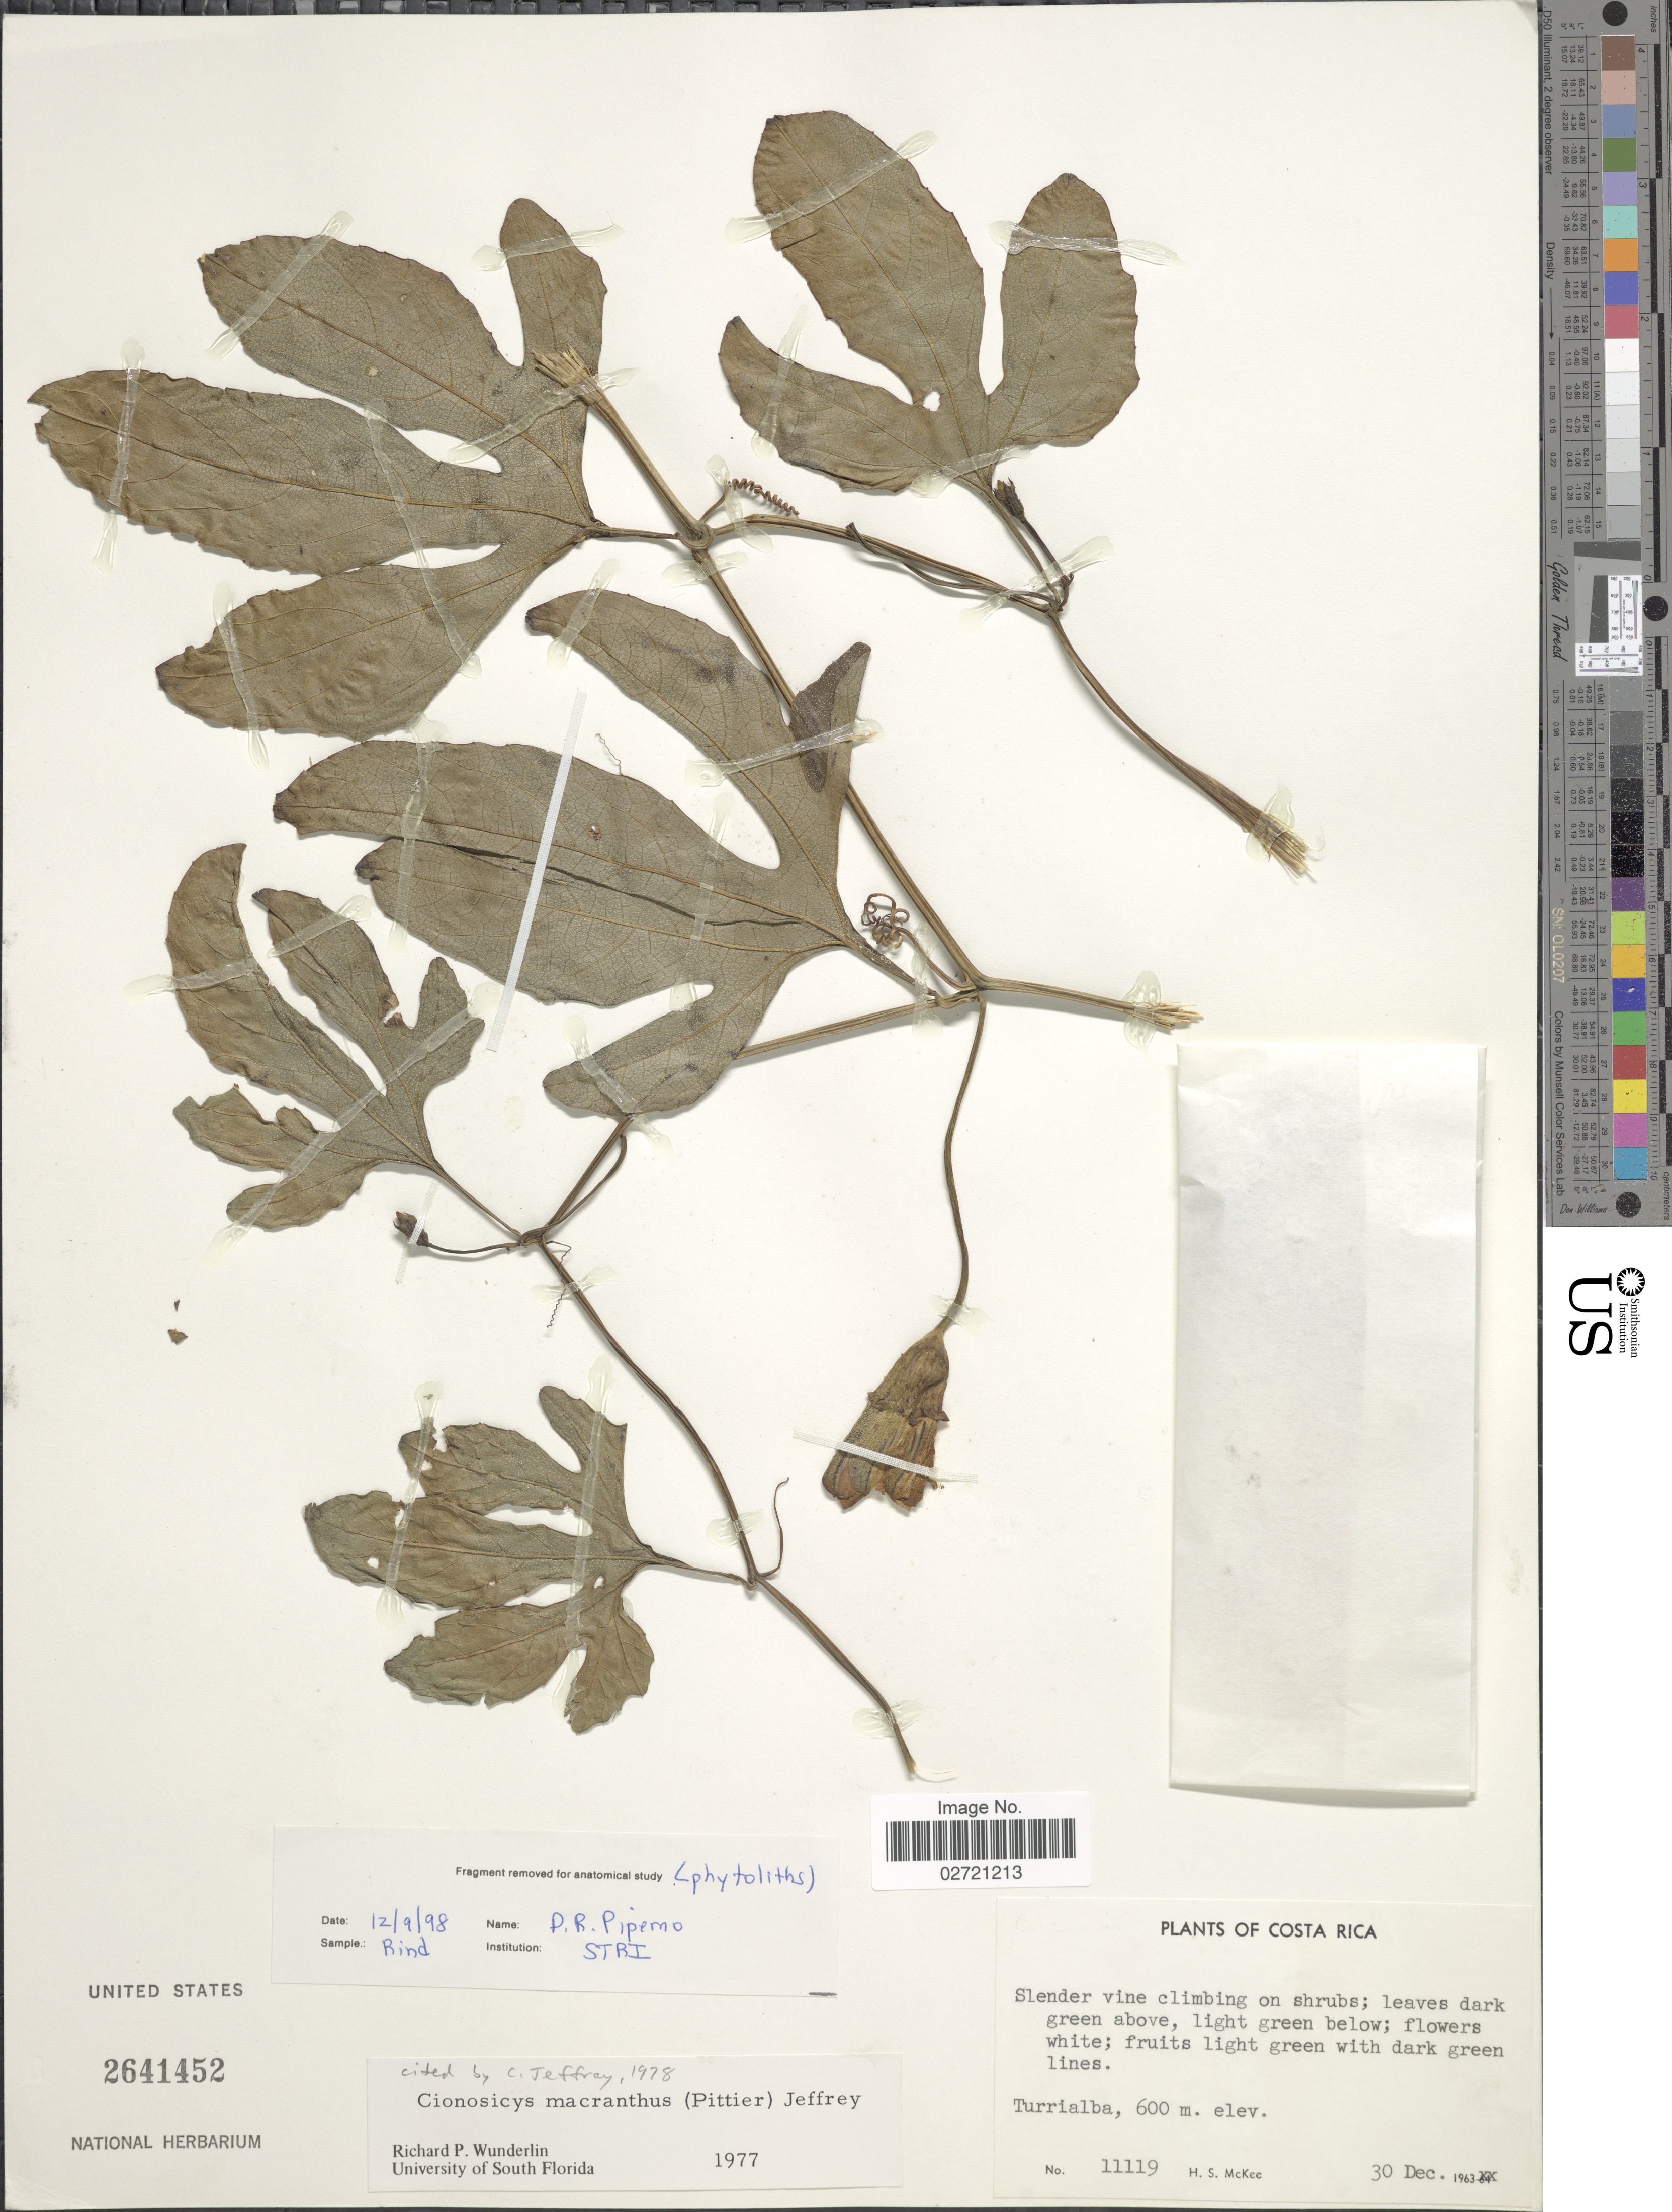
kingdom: Plantae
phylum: Tracheophyta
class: Magnoliopsida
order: Cucurbitales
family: Cucurbitaceae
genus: Cionosicys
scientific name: Cionosicys macranthus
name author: (Pittier) C. Jeffrey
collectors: H. S. McKee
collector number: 11119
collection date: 1963-12-30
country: Costa Rica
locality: Turrialba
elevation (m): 600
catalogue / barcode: US 2641452